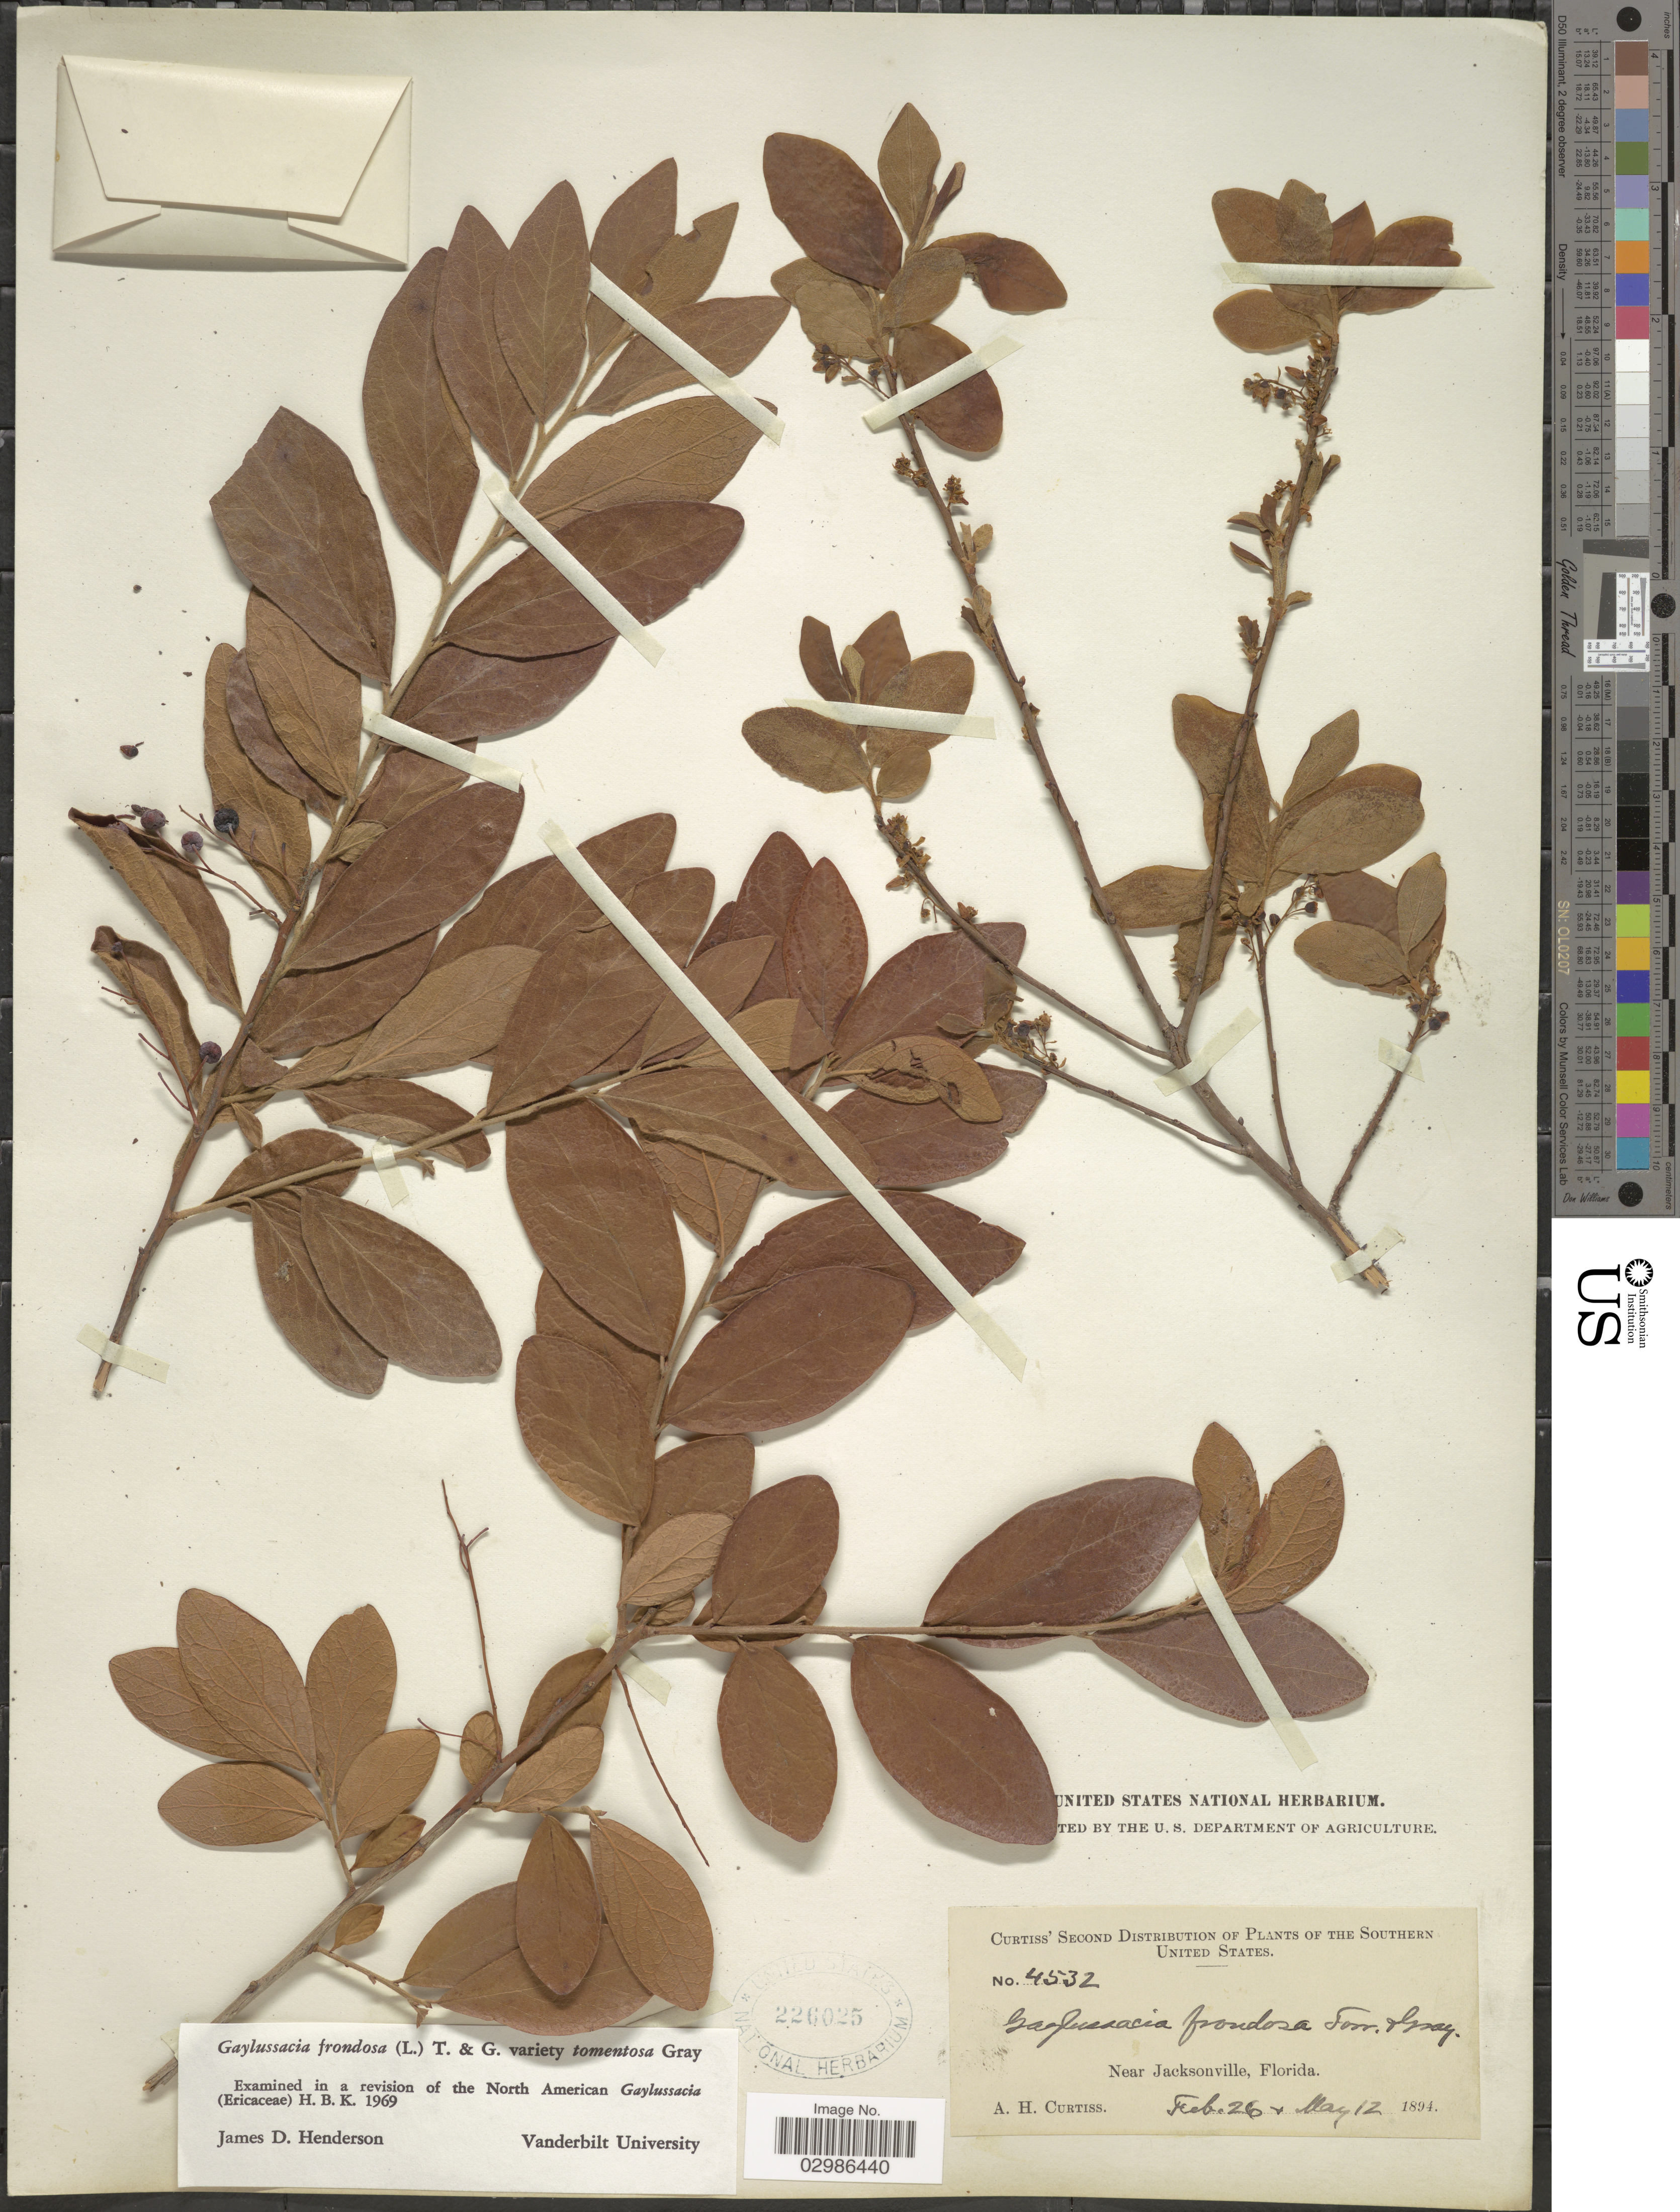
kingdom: Plantae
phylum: Tracheophyta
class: Magnoliopsida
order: Ericales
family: Ericaceae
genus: Gaylussacia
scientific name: Gaylussacia frondosa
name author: (L.) Torr. & A. Gray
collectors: A. H. Curtiss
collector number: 4352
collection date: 1894-02-26/1894-05-12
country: United States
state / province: Florida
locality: Southern United States. Near Jacksonville.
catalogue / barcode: US 226025